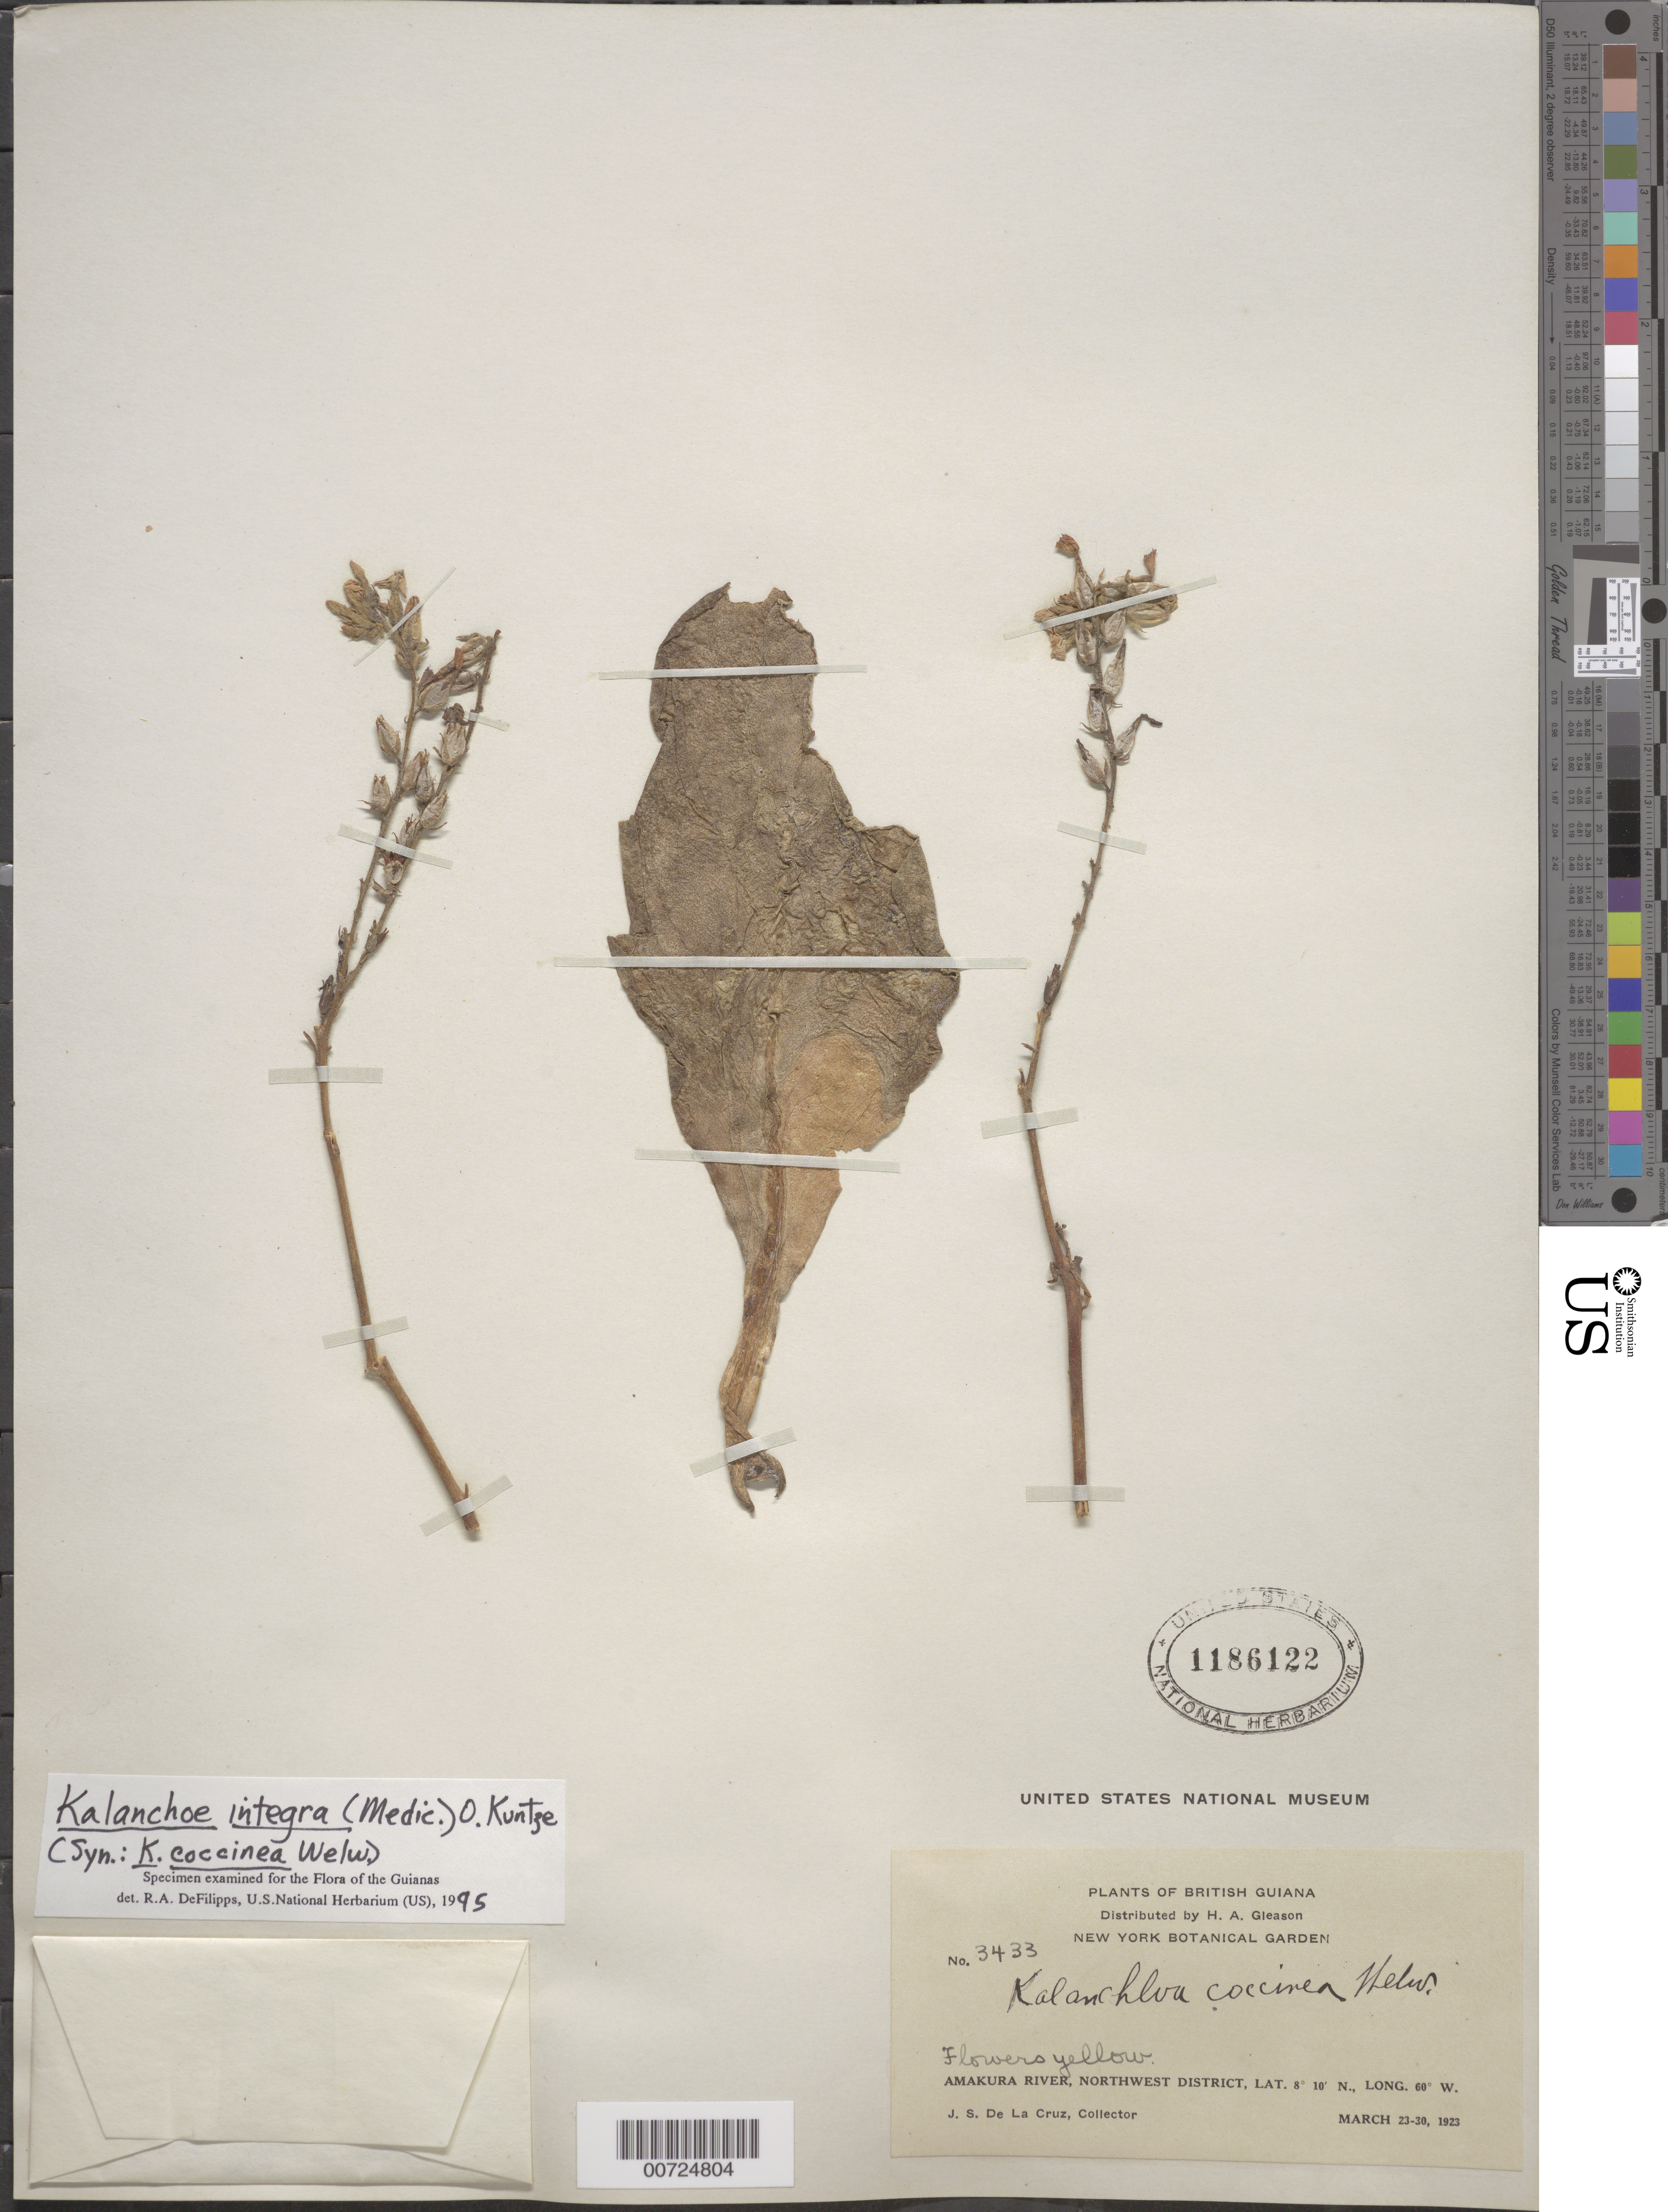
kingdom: Plantae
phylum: Tracheophyta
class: Magnoliopsida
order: Saxifragales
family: Crassulaceae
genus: Kalanchoe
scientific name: Kalanchoe integra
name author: (Medic.) Kuntze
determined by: DeFilipps, R. A.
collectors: J. S. de la Cruz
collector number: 3433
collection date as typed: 23-Mar-23 to 30-Mar-23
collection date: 1923-03-23/1923-03-30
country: Guyana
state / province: Barima-Waini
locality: Amakura R., NW District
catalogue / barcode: US 1186122